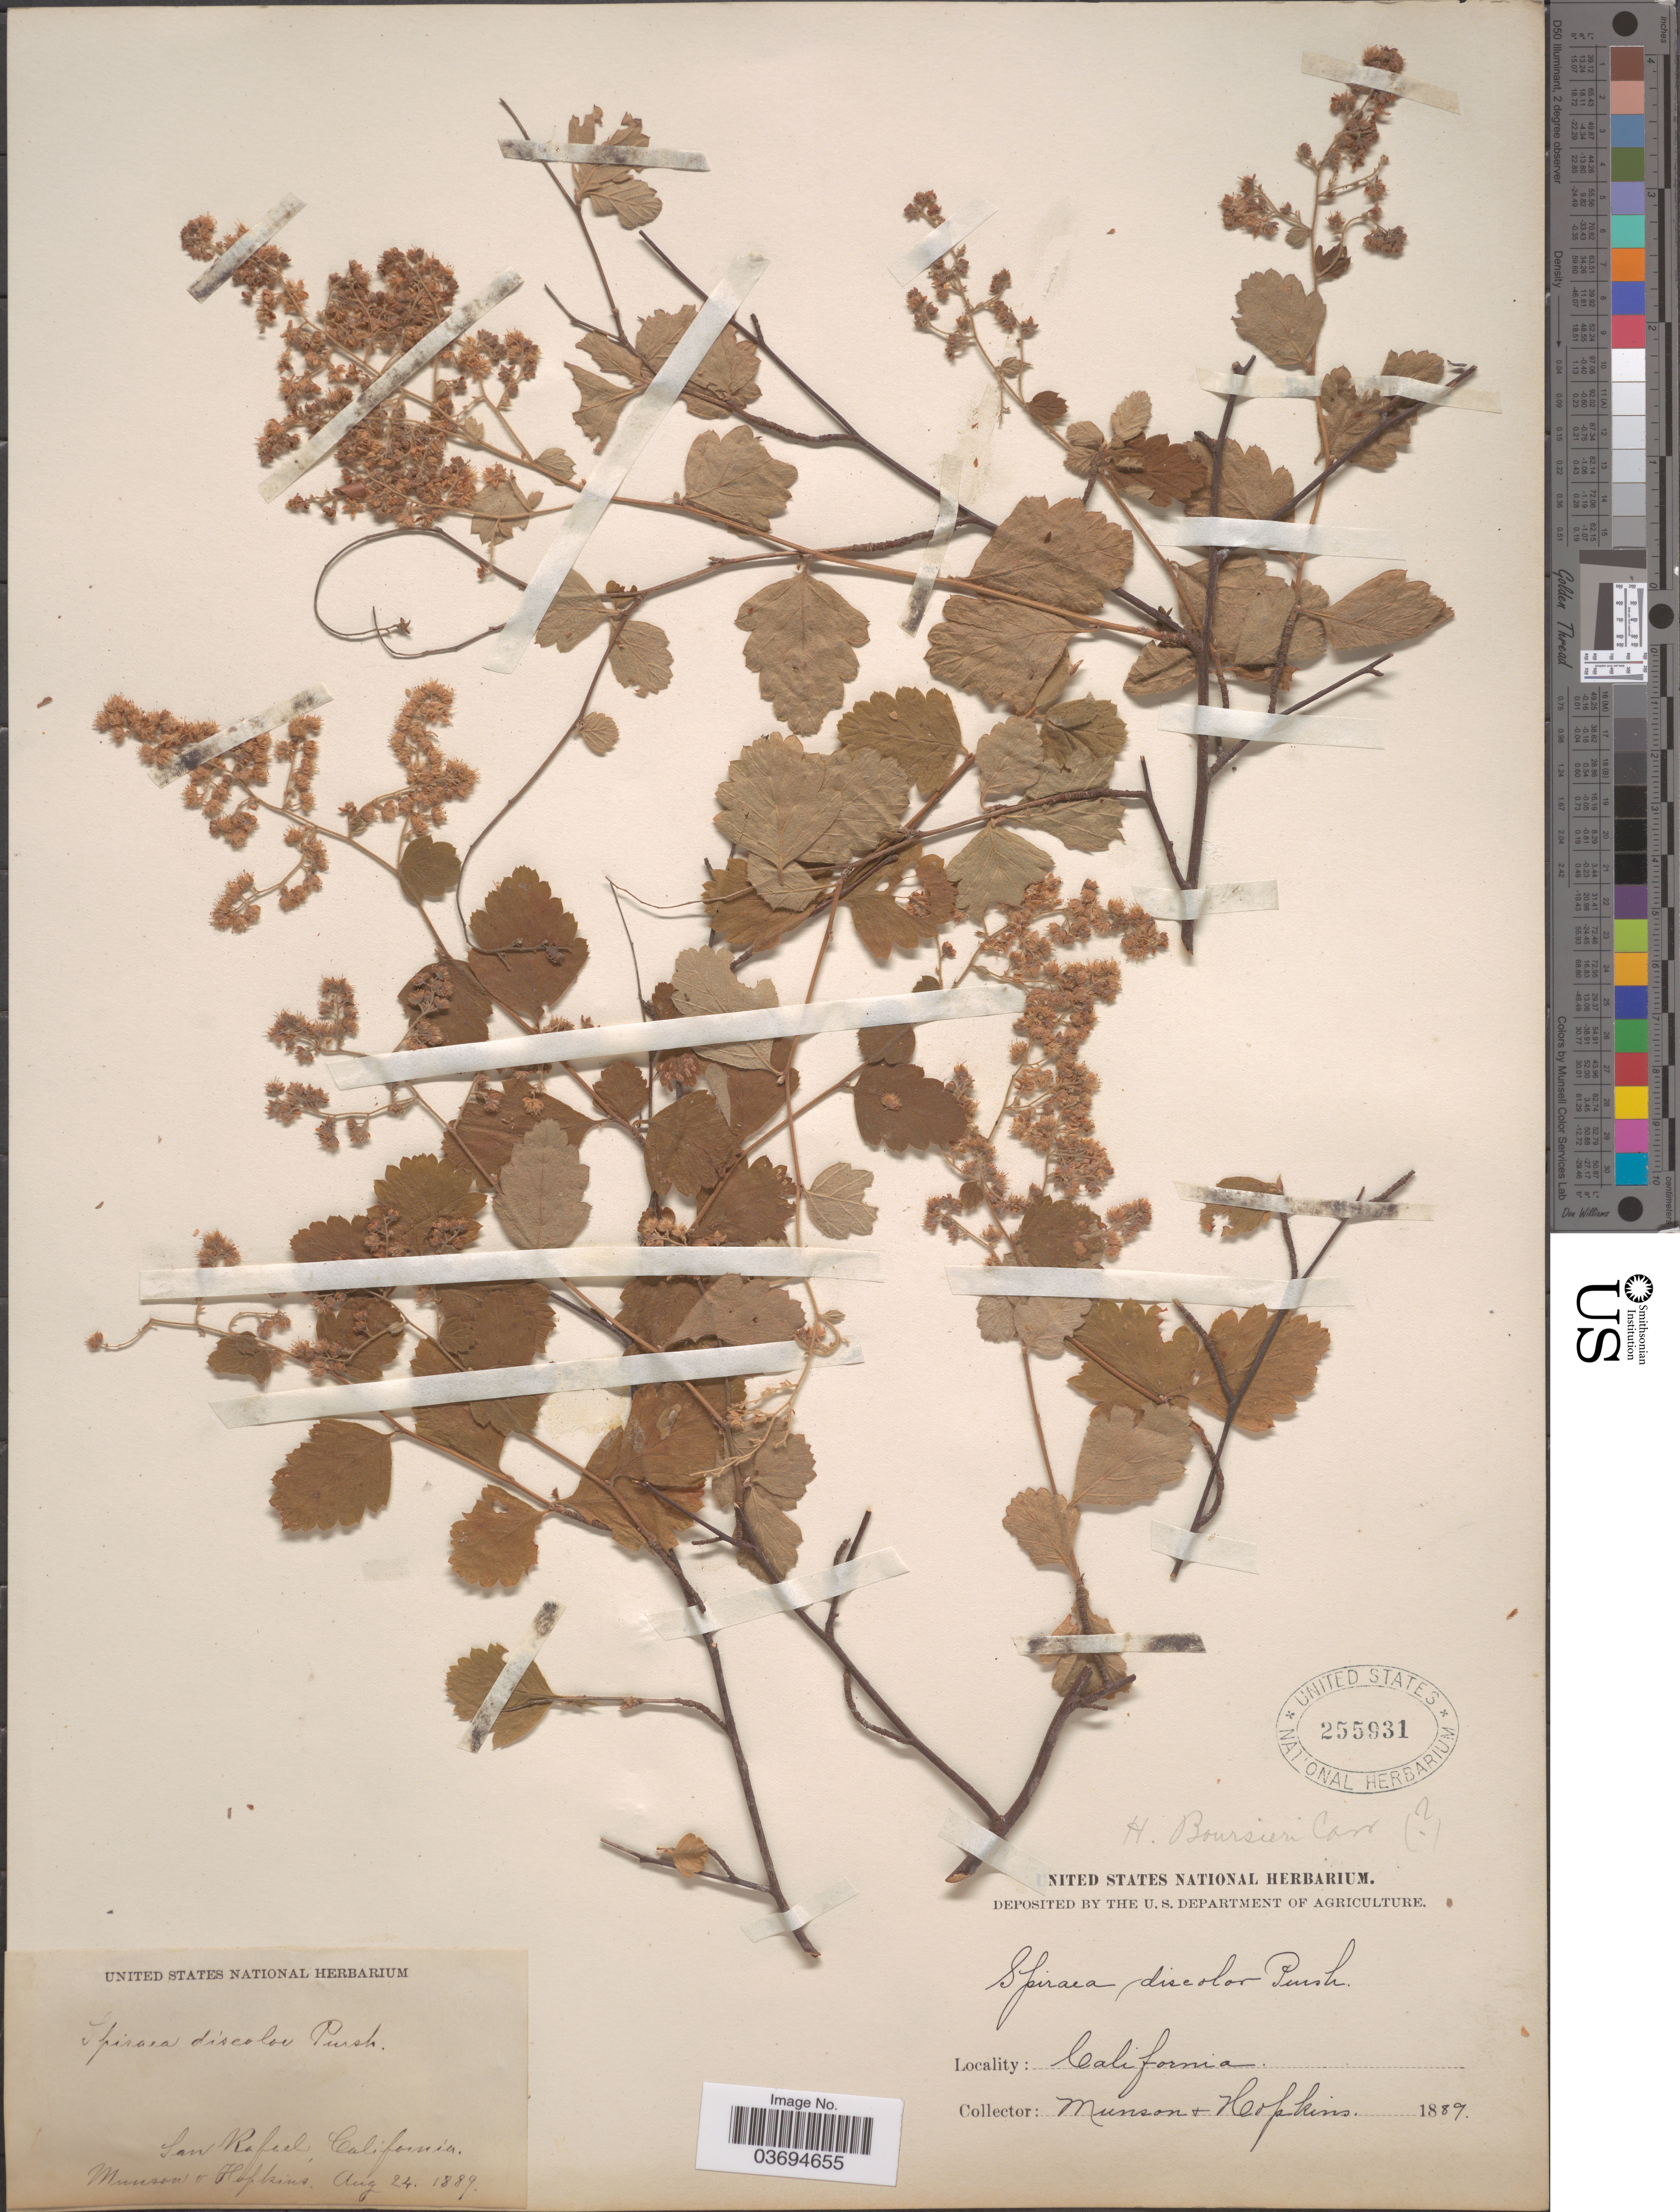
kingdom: Plantae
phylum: Tracheophyta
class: Magnoliopsida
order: Rosales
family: Rosaceae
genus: Holodiscus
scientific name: Holodiscus discolor var. discolor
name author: (Pursh) Maxim.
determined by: Strong, Mark T., (BOT), Smithsonian Institution - National Museum of Natural History (UNITED STATES)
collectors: -. Munson & -- Hopkins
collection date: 1889-08-24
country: United States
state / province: California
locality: San Rafael.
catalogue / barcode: US 255931